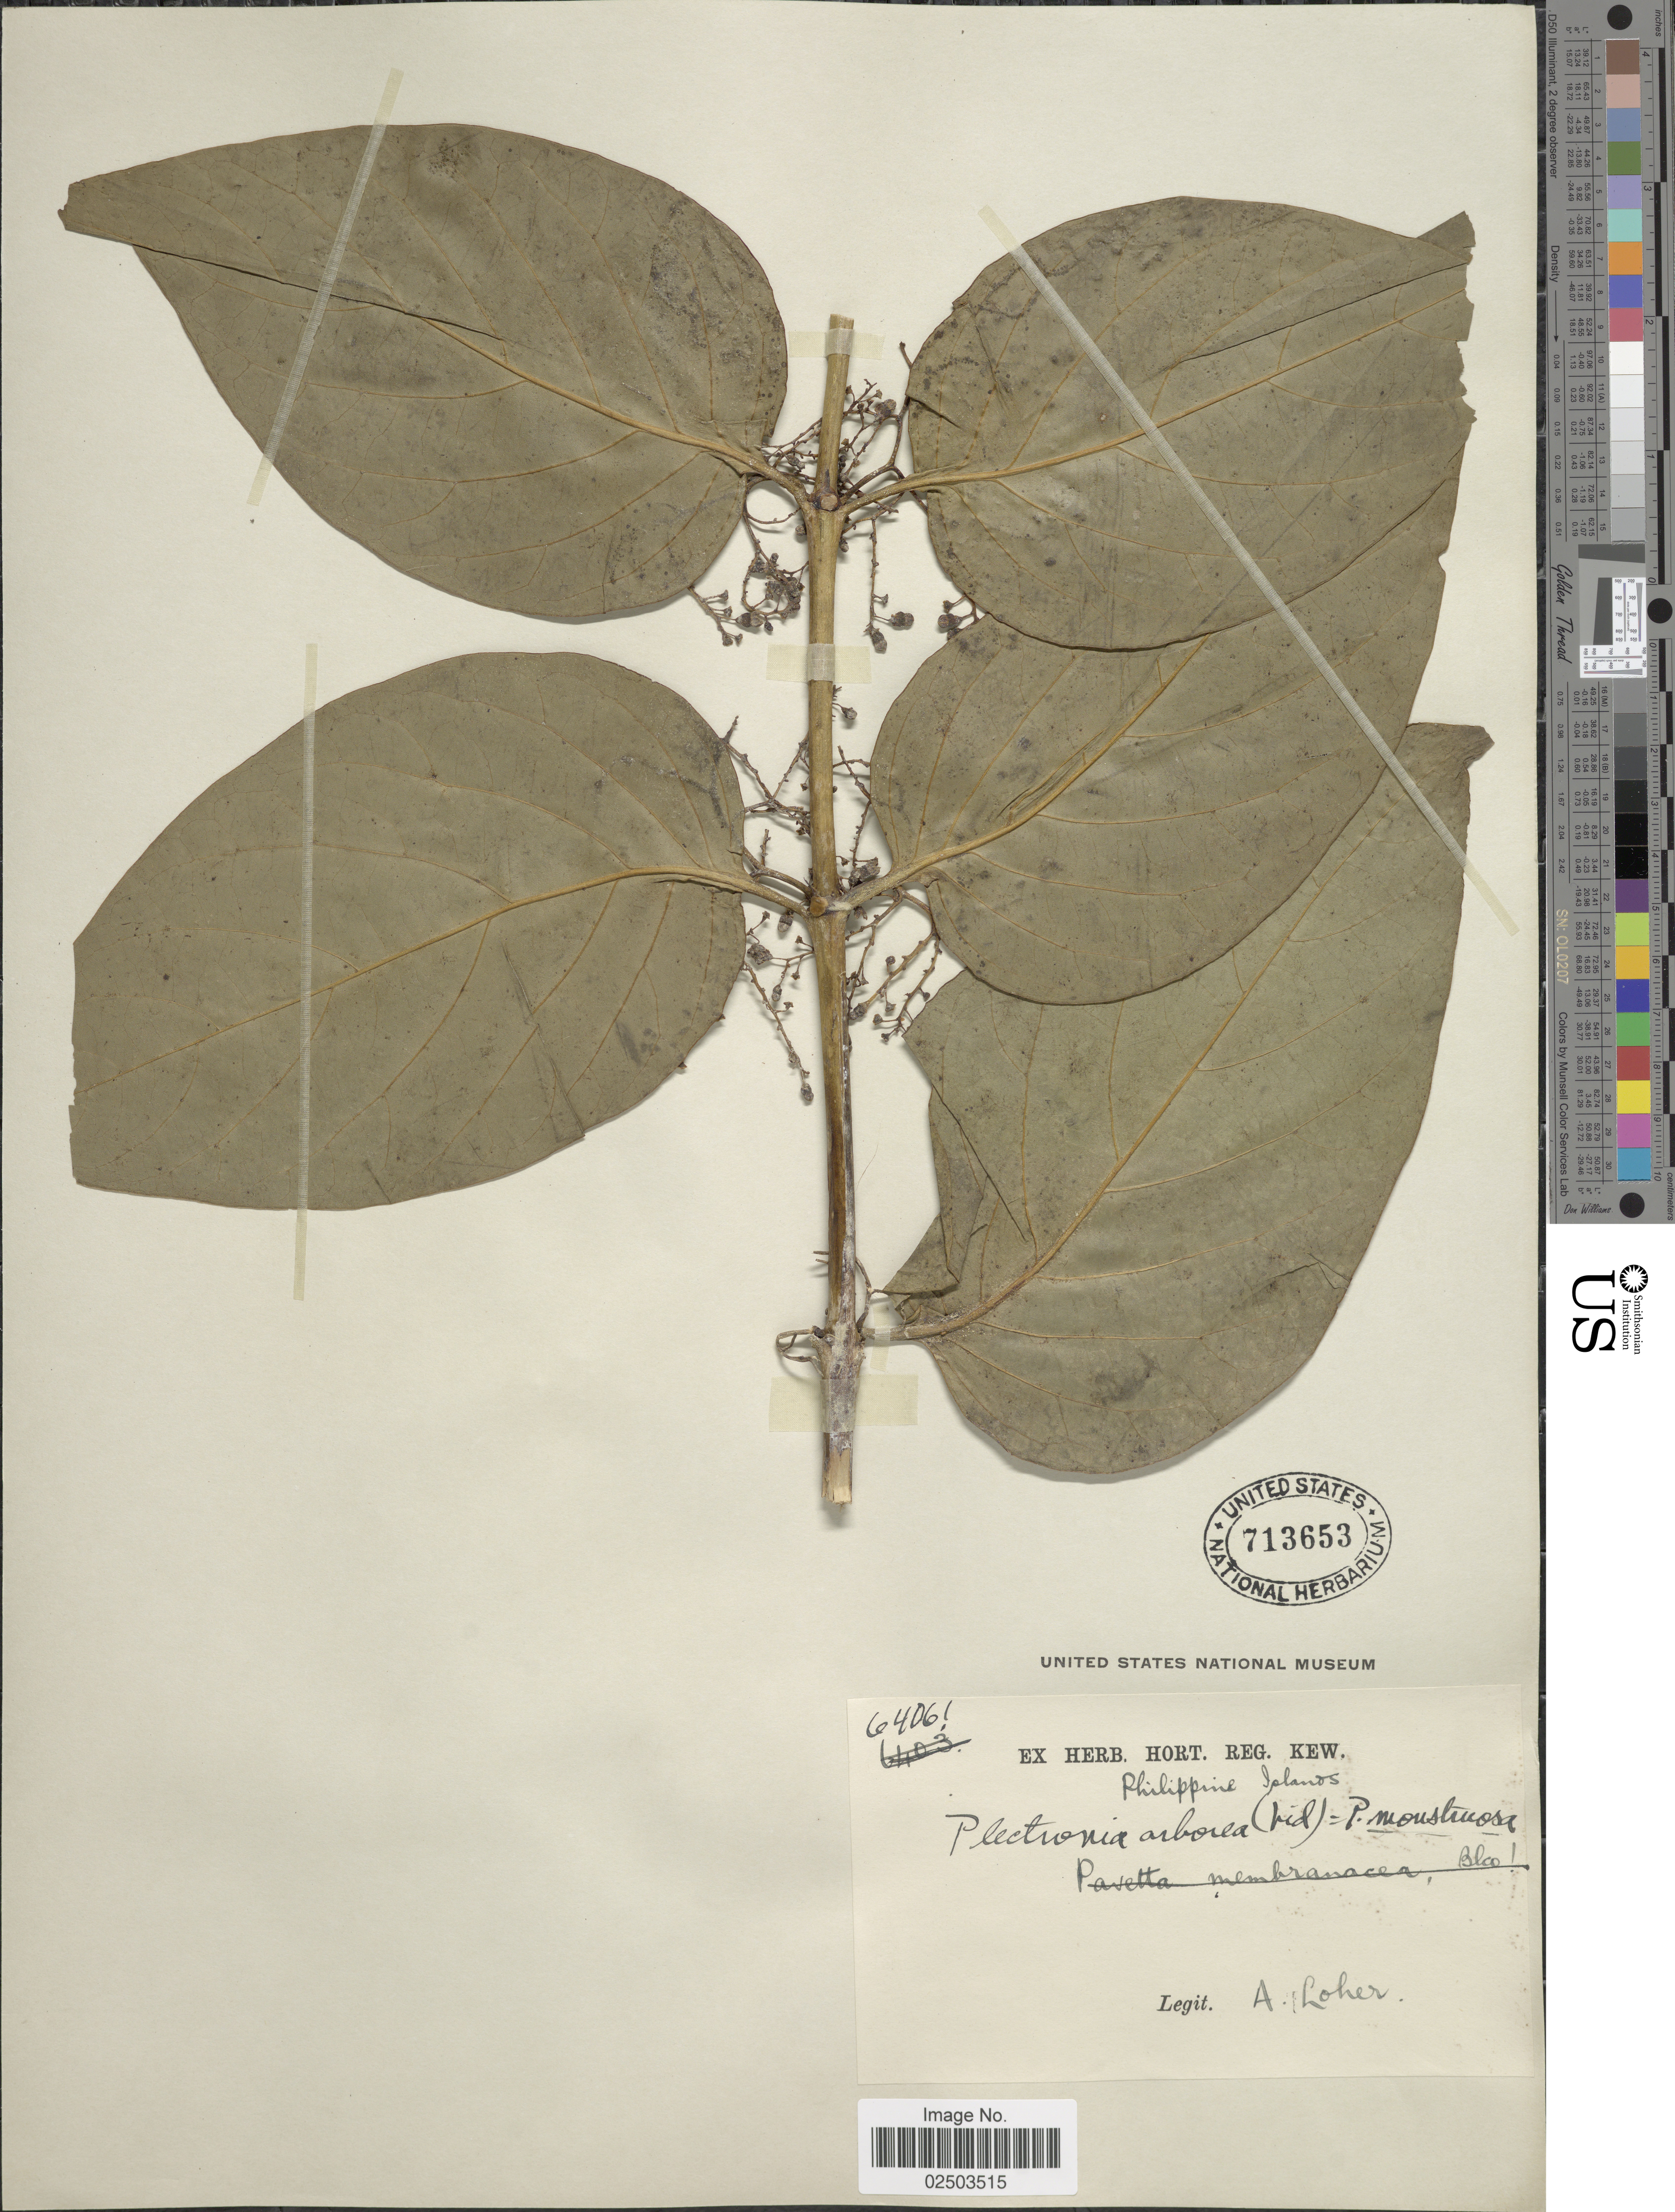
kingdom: Plantae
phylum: Tracheophyta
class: Magnoliopsida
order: Gentianales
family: Rubiaceae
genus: Canthium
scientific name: Canthium monstrosum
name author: (A. Rich.) Merr.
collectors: A. Loher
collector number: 6406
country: Philippines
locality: Philippine Islands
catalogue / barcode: US 713653